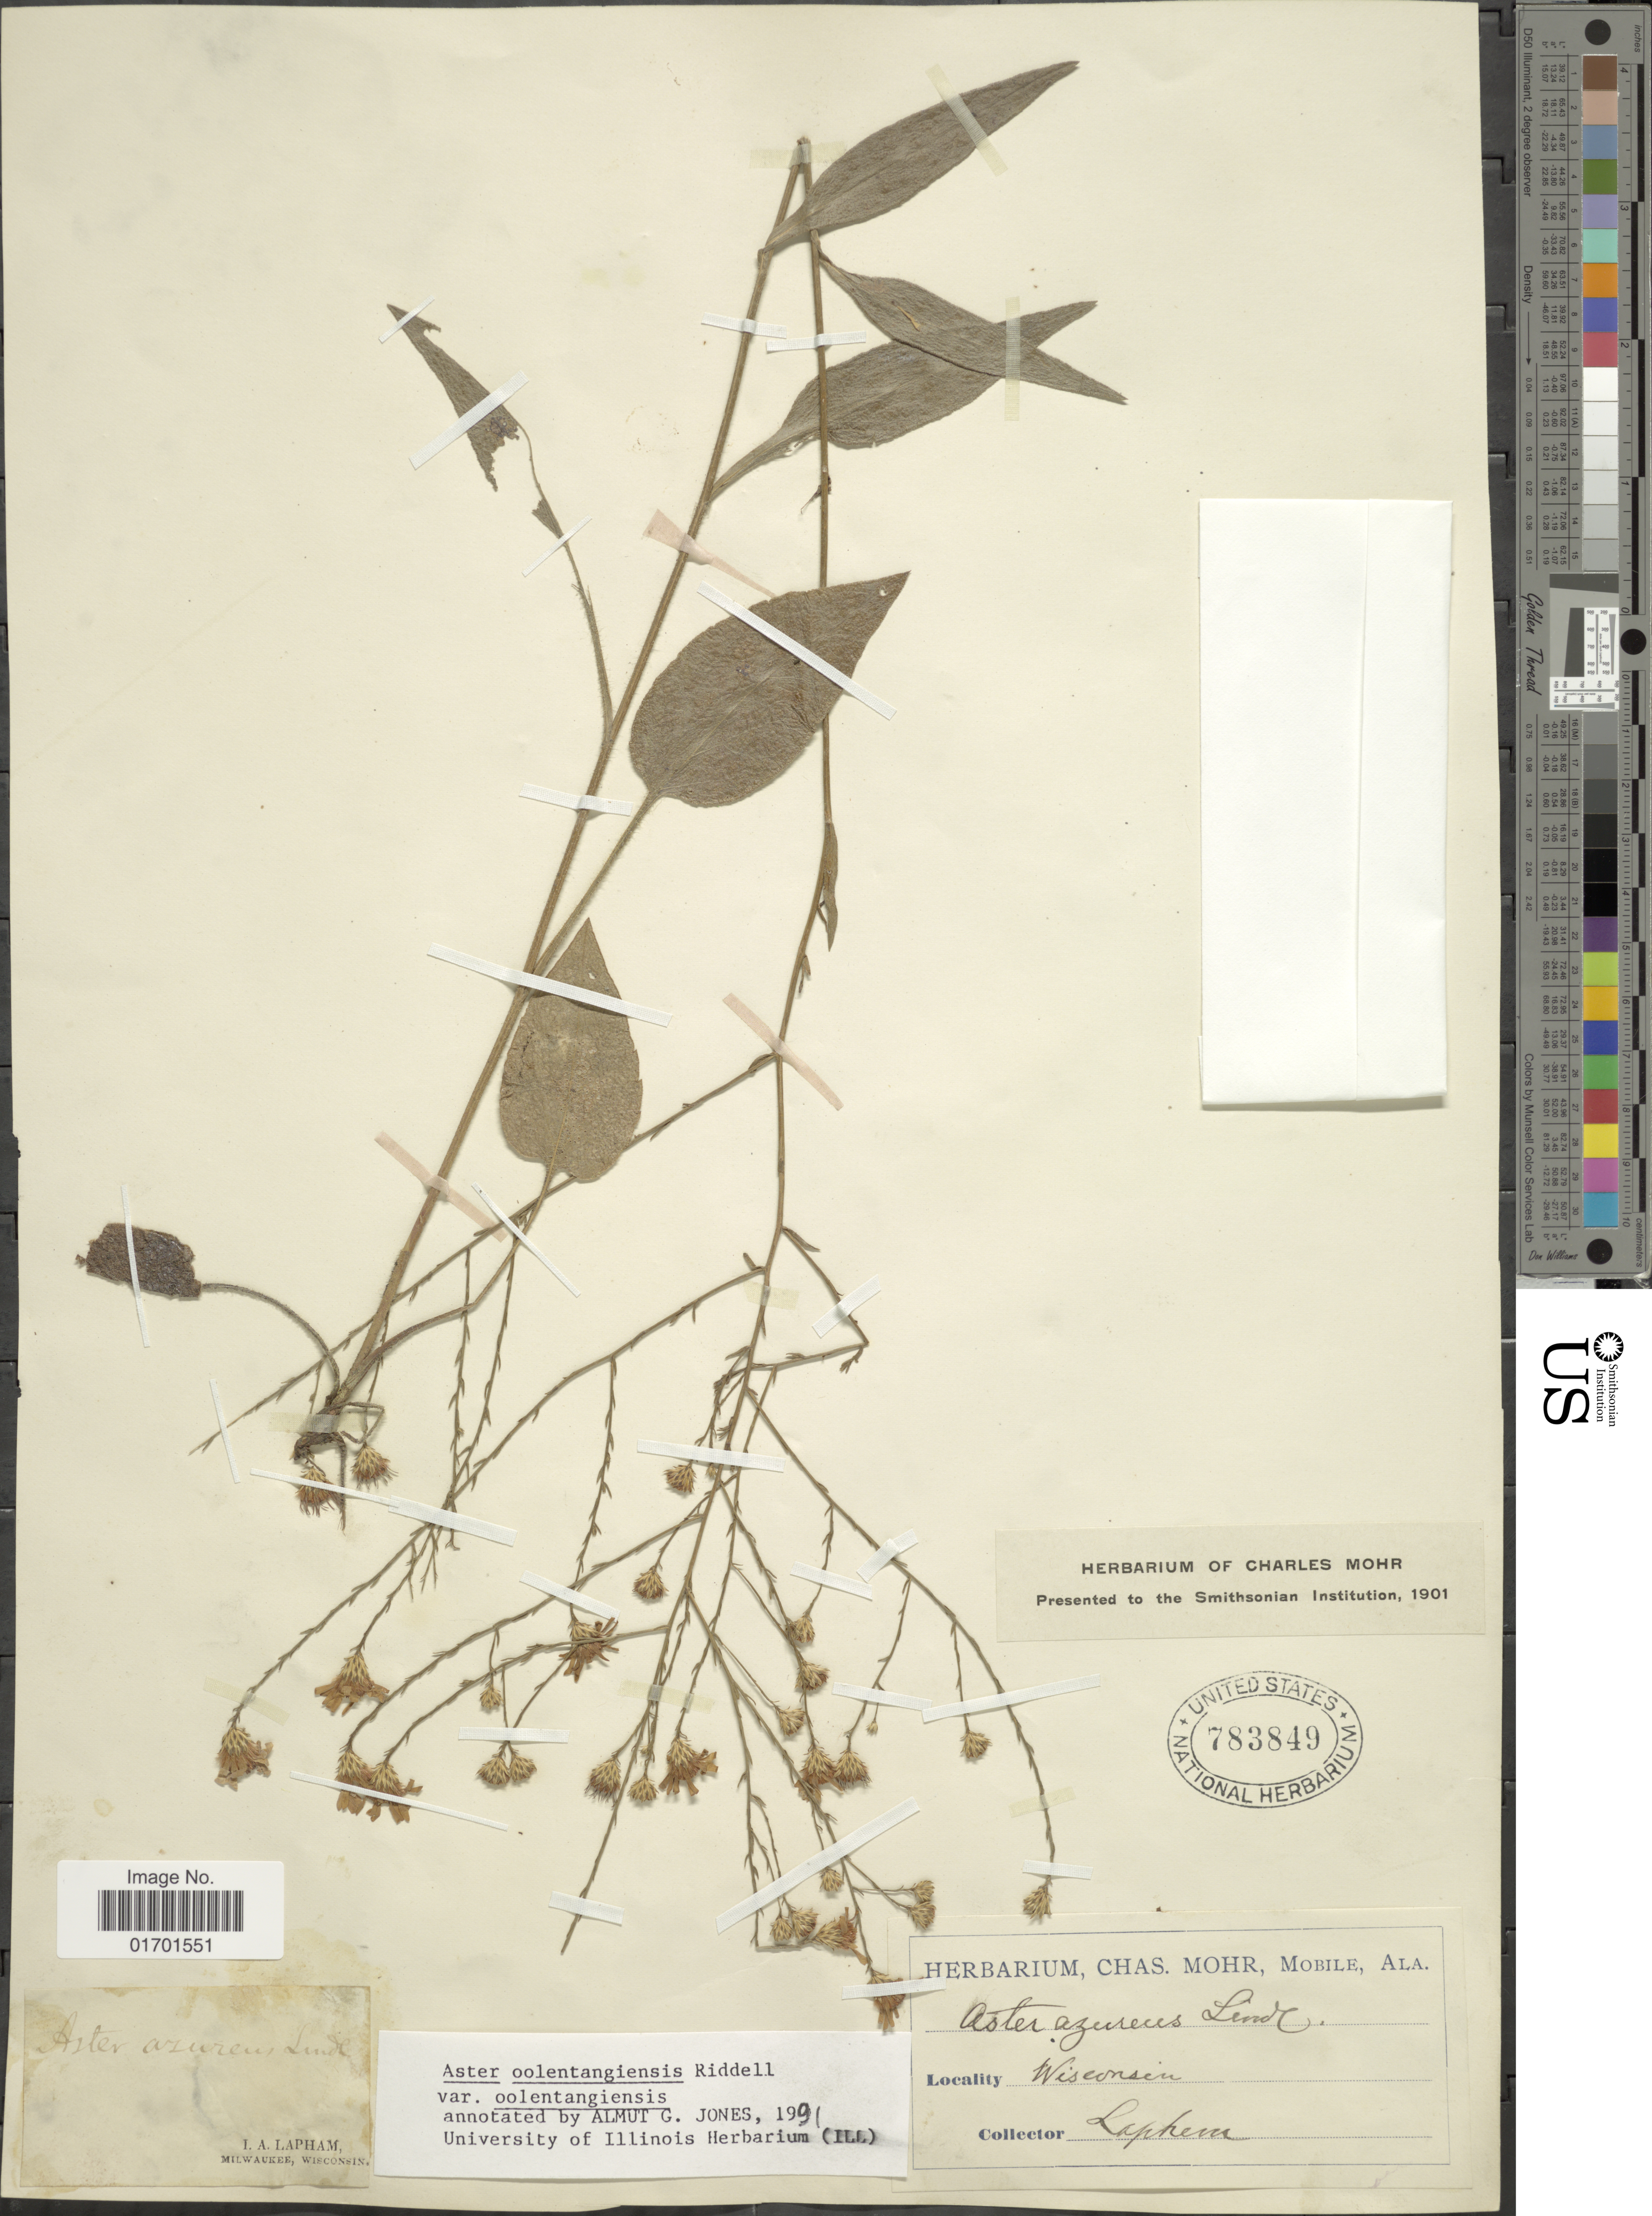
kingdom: Plantae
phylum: Tracheophyta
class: Magnoliopsida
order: Asterales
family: Asteraceae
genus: Symphyotrichum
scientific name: Symphyotrichum oolentangiense var. oolentangiense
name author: G.L. Nesom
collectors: Lapham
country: United States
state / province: Wisconsin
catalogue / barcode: US 783849